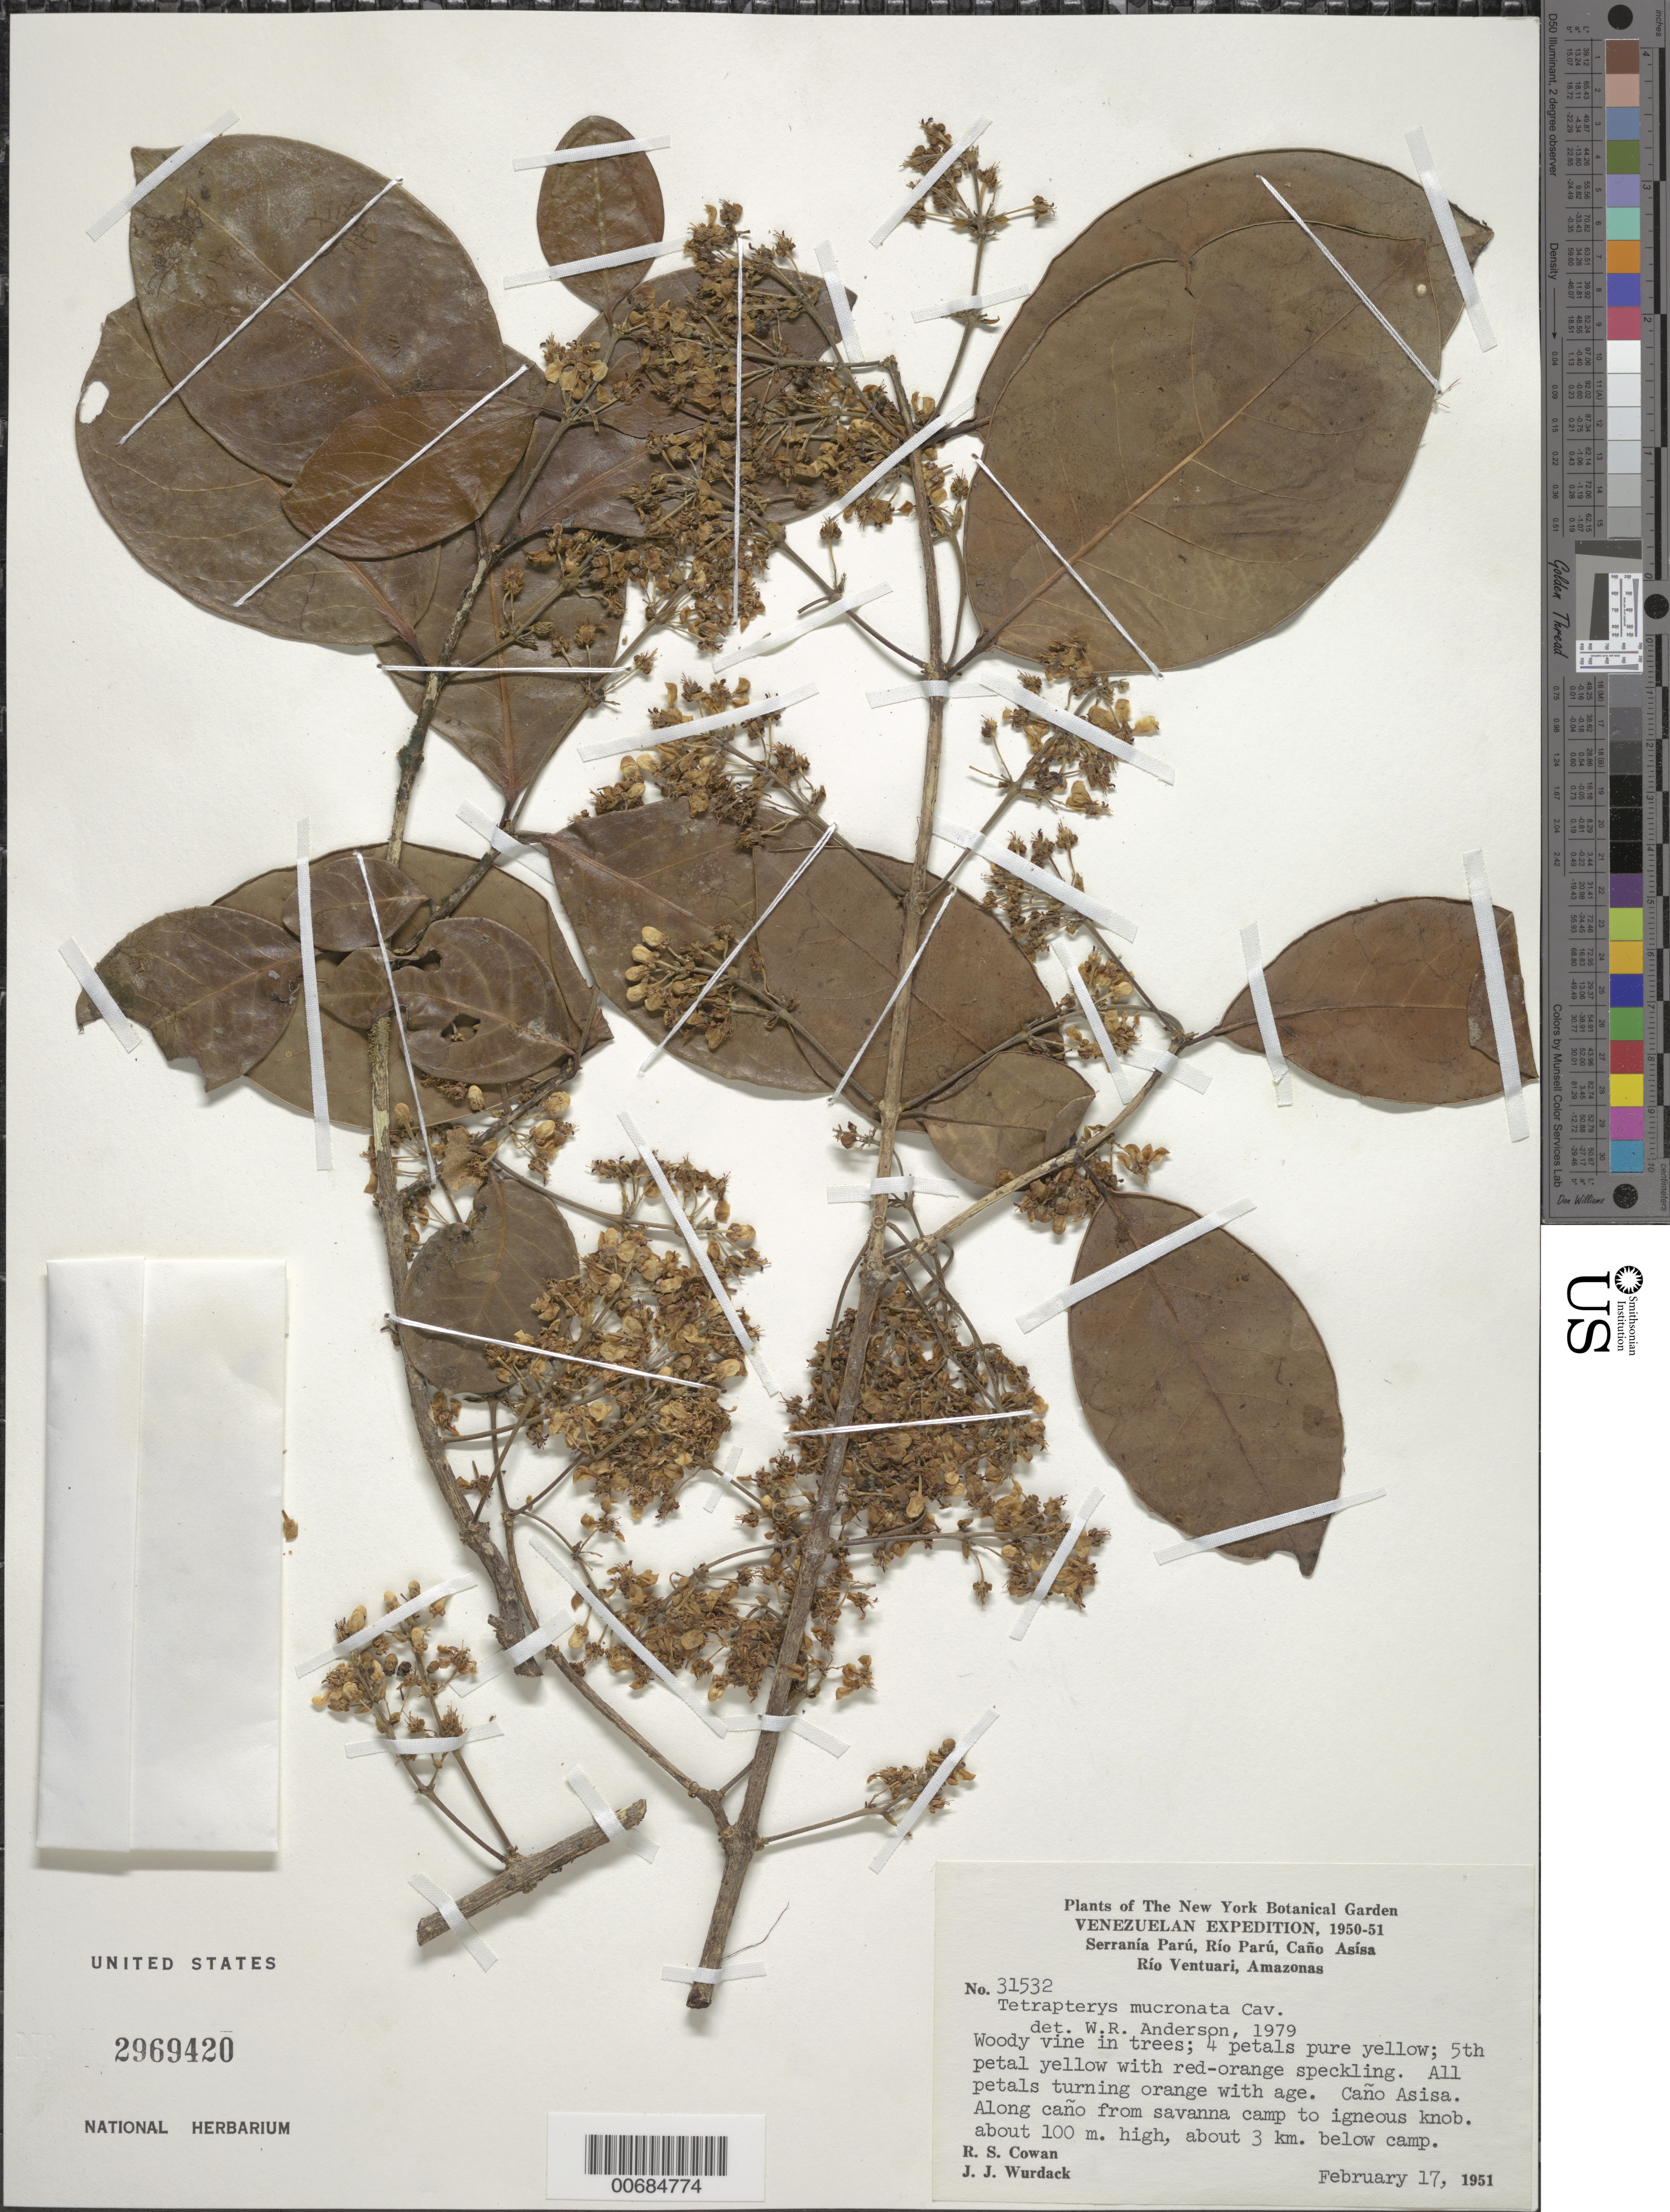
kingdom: Plantae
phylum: Tracheophyta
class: Magnoliopsida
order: Malpighiales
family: Malpighiaceae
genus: Tetrapterys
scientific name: Tetrapterys mucronata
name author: Cav.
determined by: Anderson, W. R., (MICH), University of Michigan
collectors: R. S. Cowan & J. J. Wurdack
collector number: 31532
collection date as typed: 17-Feb-51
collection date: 1951-02-17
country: Venezuela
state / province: Amazonas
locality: Río Parú, Caño Asisa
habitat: Along caño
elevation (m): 100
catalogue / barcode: US 2969420